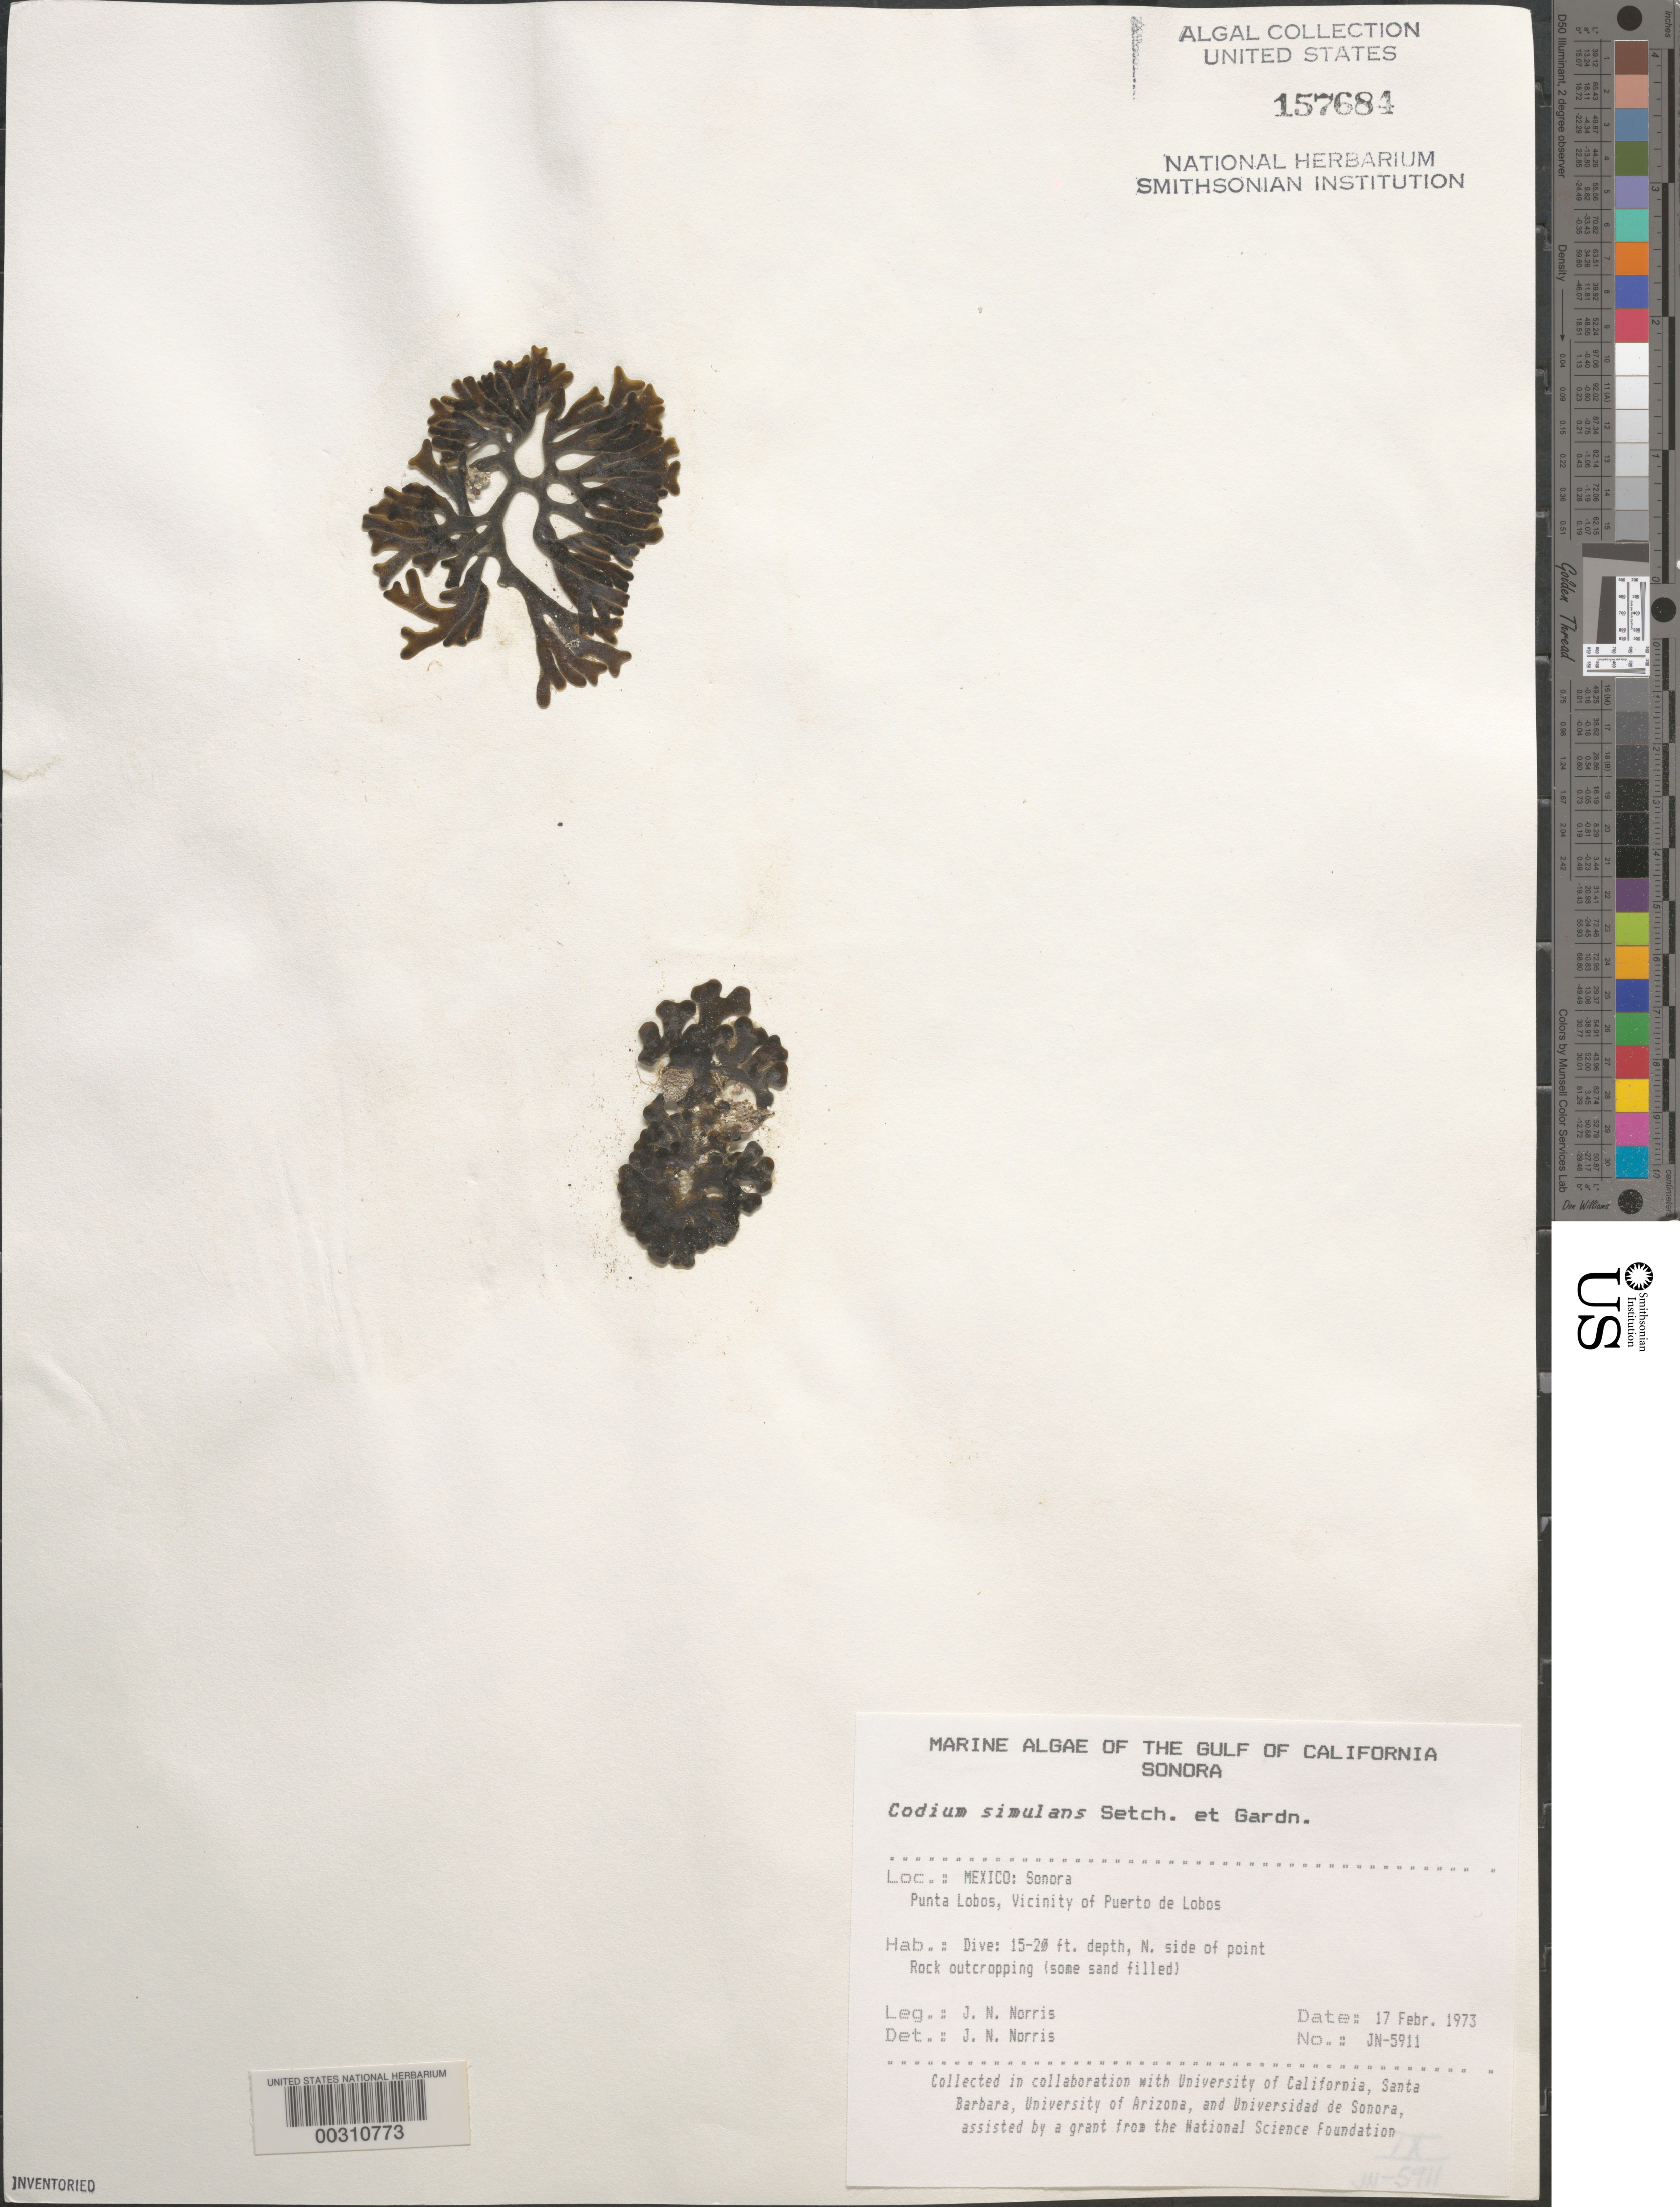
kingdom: Plantae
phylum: Chlorophyta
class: Ulvophyceae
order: Bryopsidales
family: Codiaceae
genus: Codium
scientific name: Codium simulans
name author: Setch. & N.L. Gardner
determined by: Norris, James N.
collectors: J. N. Norris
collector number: JN-5911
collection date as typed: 17 Feb 1973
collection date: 1973-02-17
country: Mexico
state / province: Sonora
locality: Punta Lobos, Puerto de Lobos area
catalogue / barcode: US 157684